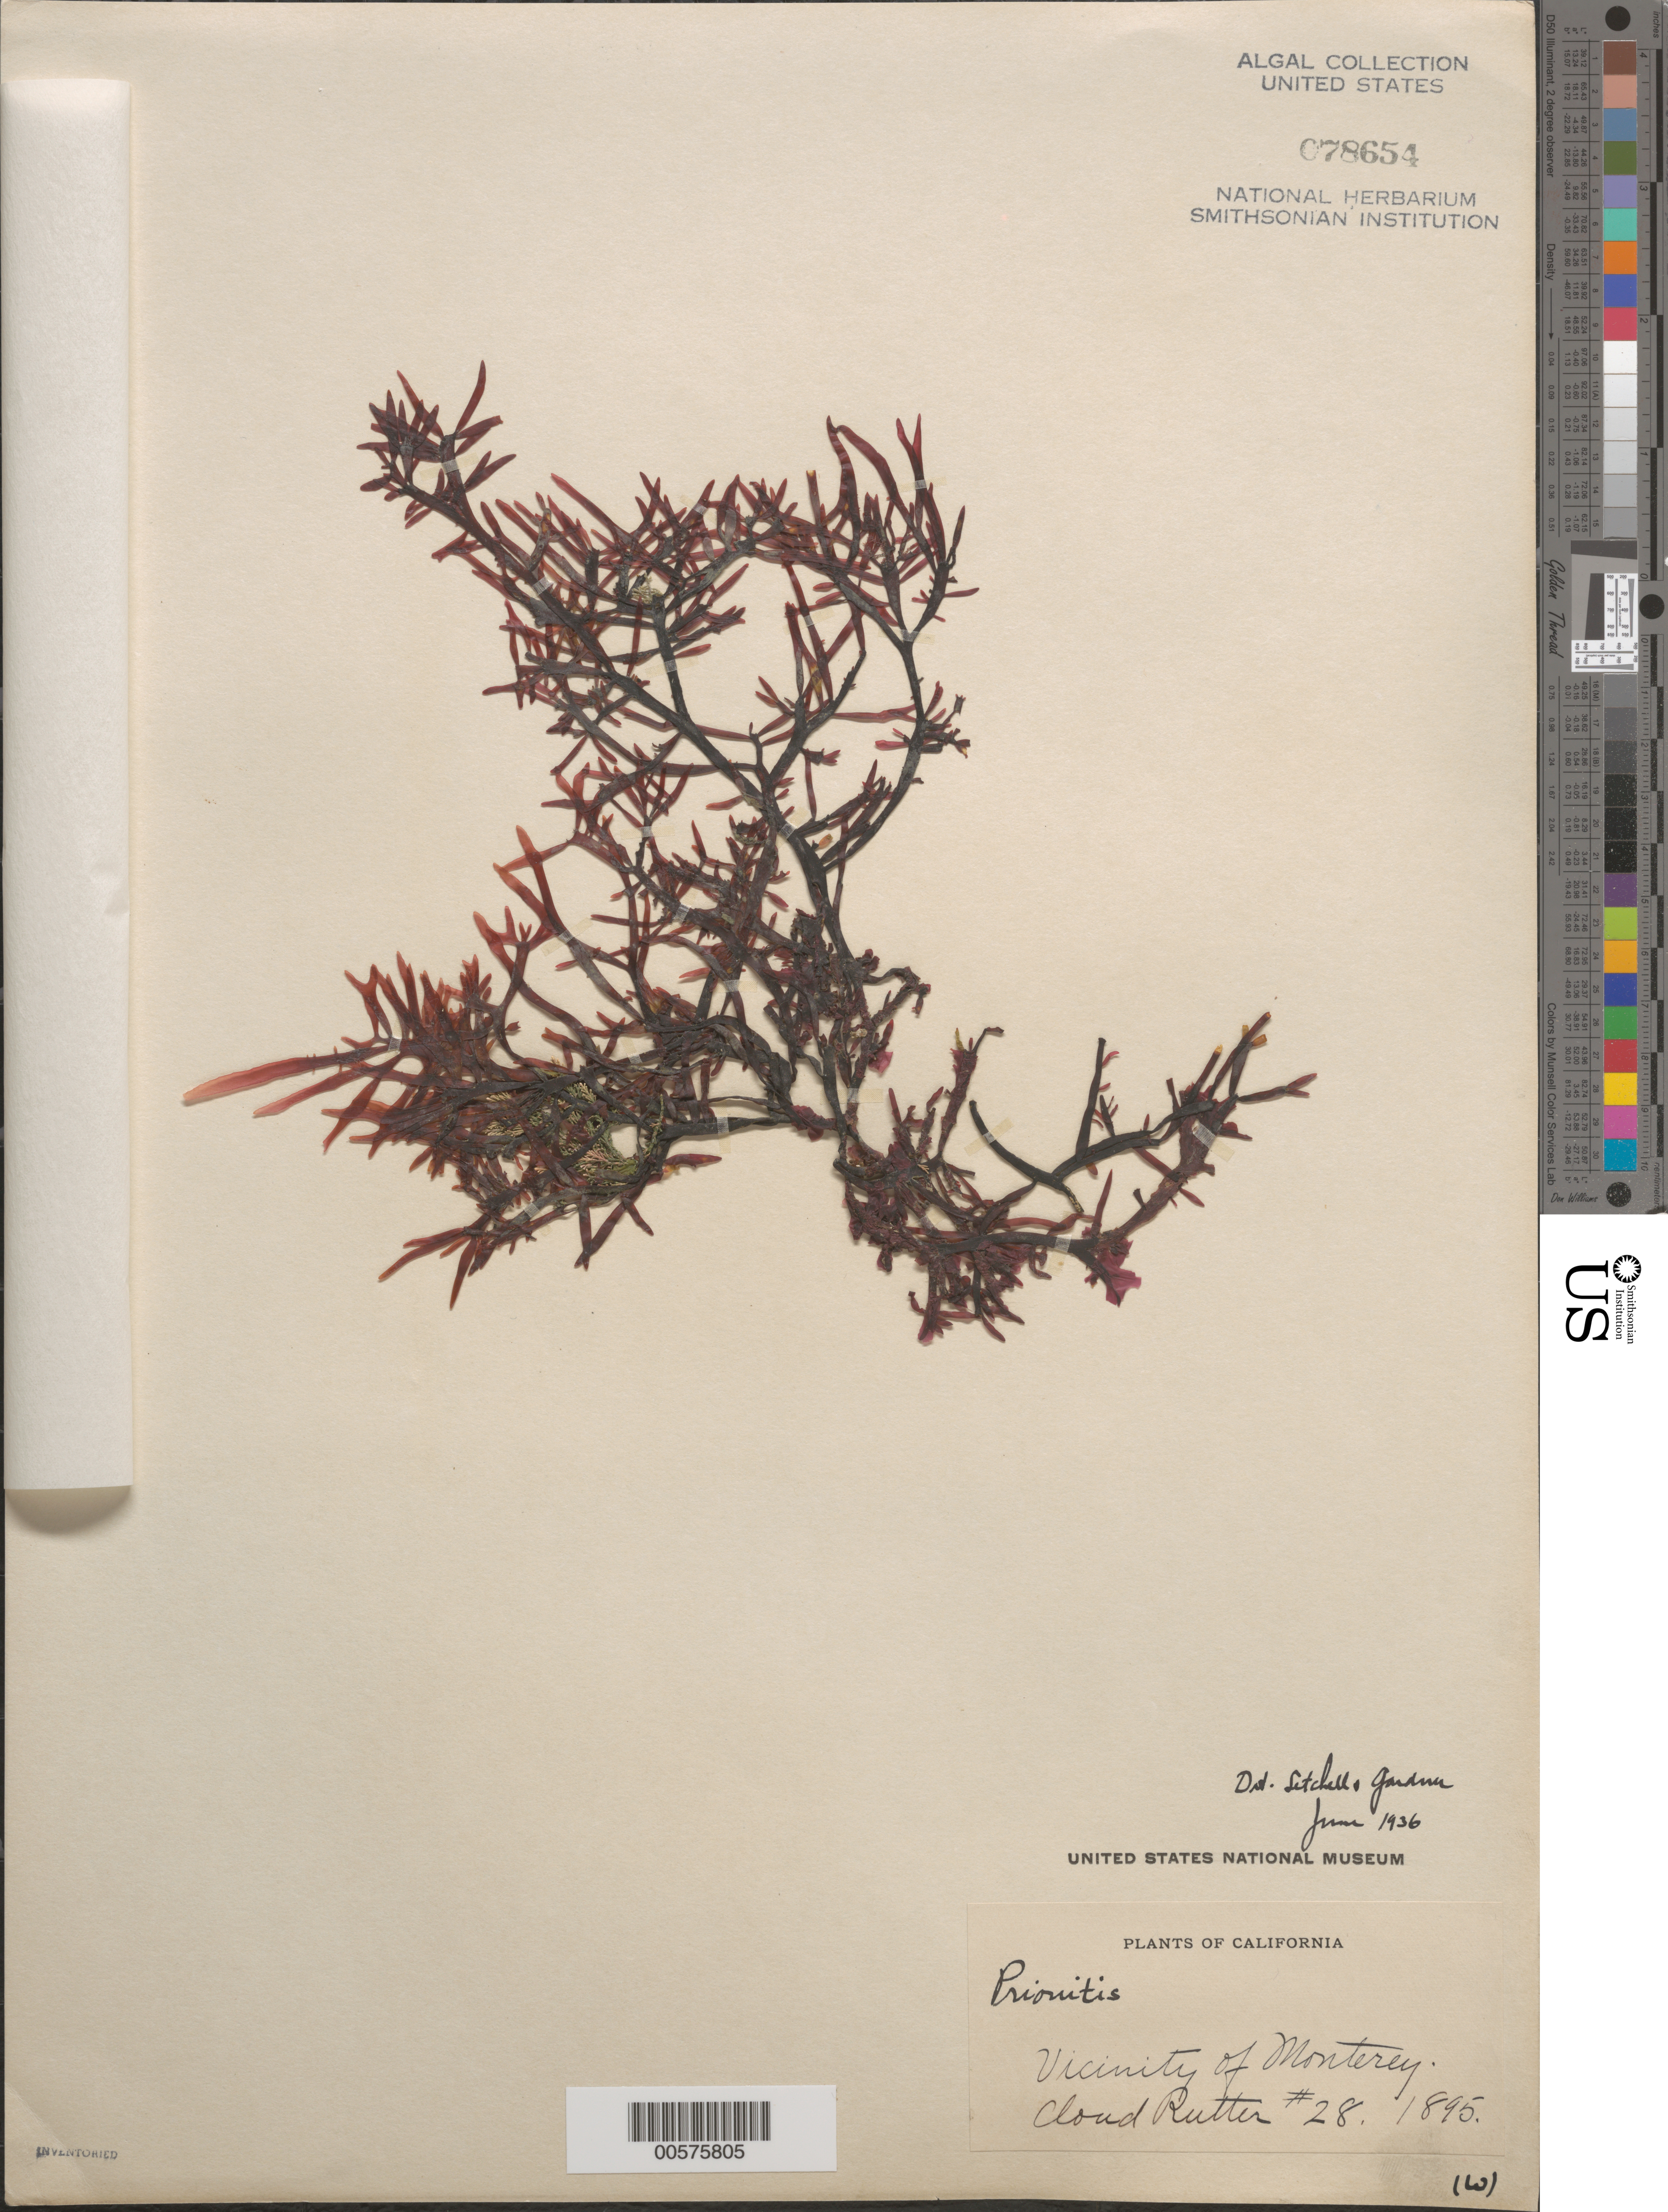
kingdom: Plantae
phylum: Rhodophyta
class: Florideophyceae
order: Cryptonemiales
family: Cryptonemiaceae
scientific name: Prionitis sp.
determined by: Gardner, N. L.; Setchell, W. A.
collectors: C. Rutter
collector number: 28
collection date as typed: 1895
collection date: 1895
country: United States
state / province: California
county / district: Monterey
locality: Monterey area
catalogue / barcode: US 78654